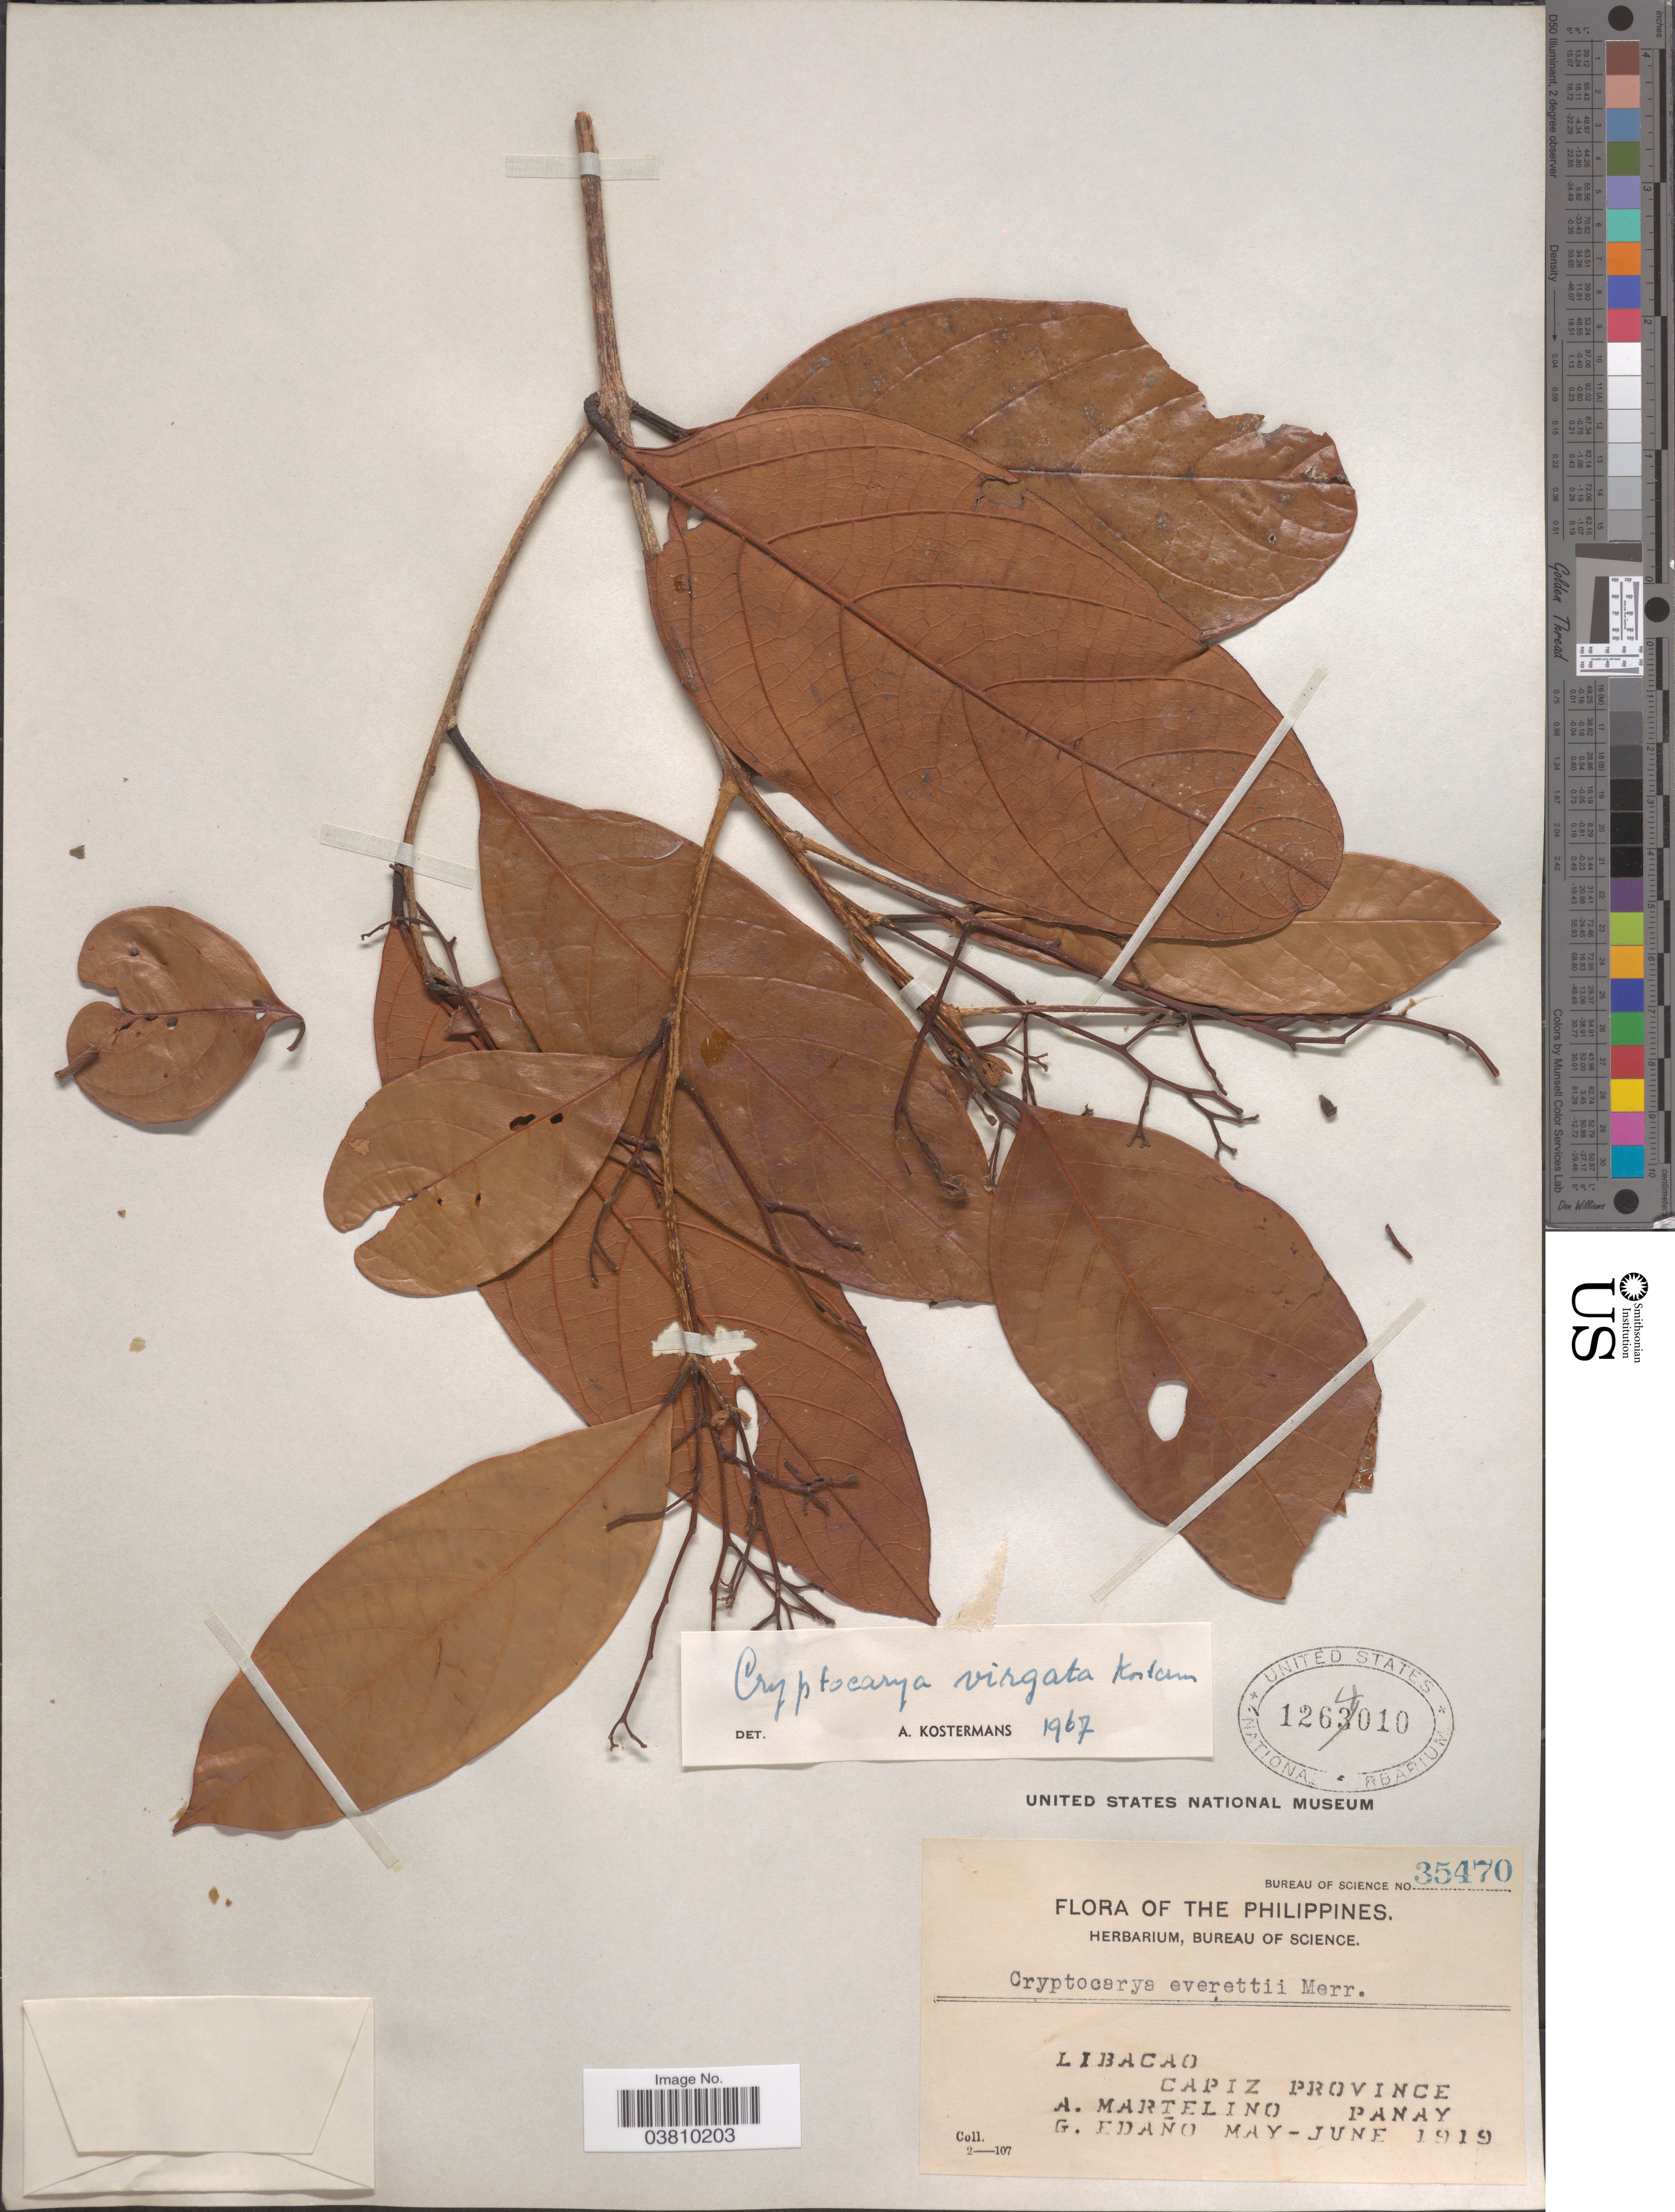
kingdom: Plantae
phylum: Tracheophyta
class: Magnoliopsida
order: Laurales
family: Lauraceae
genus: Cryptocarya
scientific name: Cryptocarya virgata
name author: Kosterm.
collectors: A. Martelino & G. Edaño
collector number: Bureau of Science 35470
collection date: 1919-05/1919-06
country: Philippines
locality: Libacao. Capiz Province, Panay.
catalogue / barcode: US 1264010